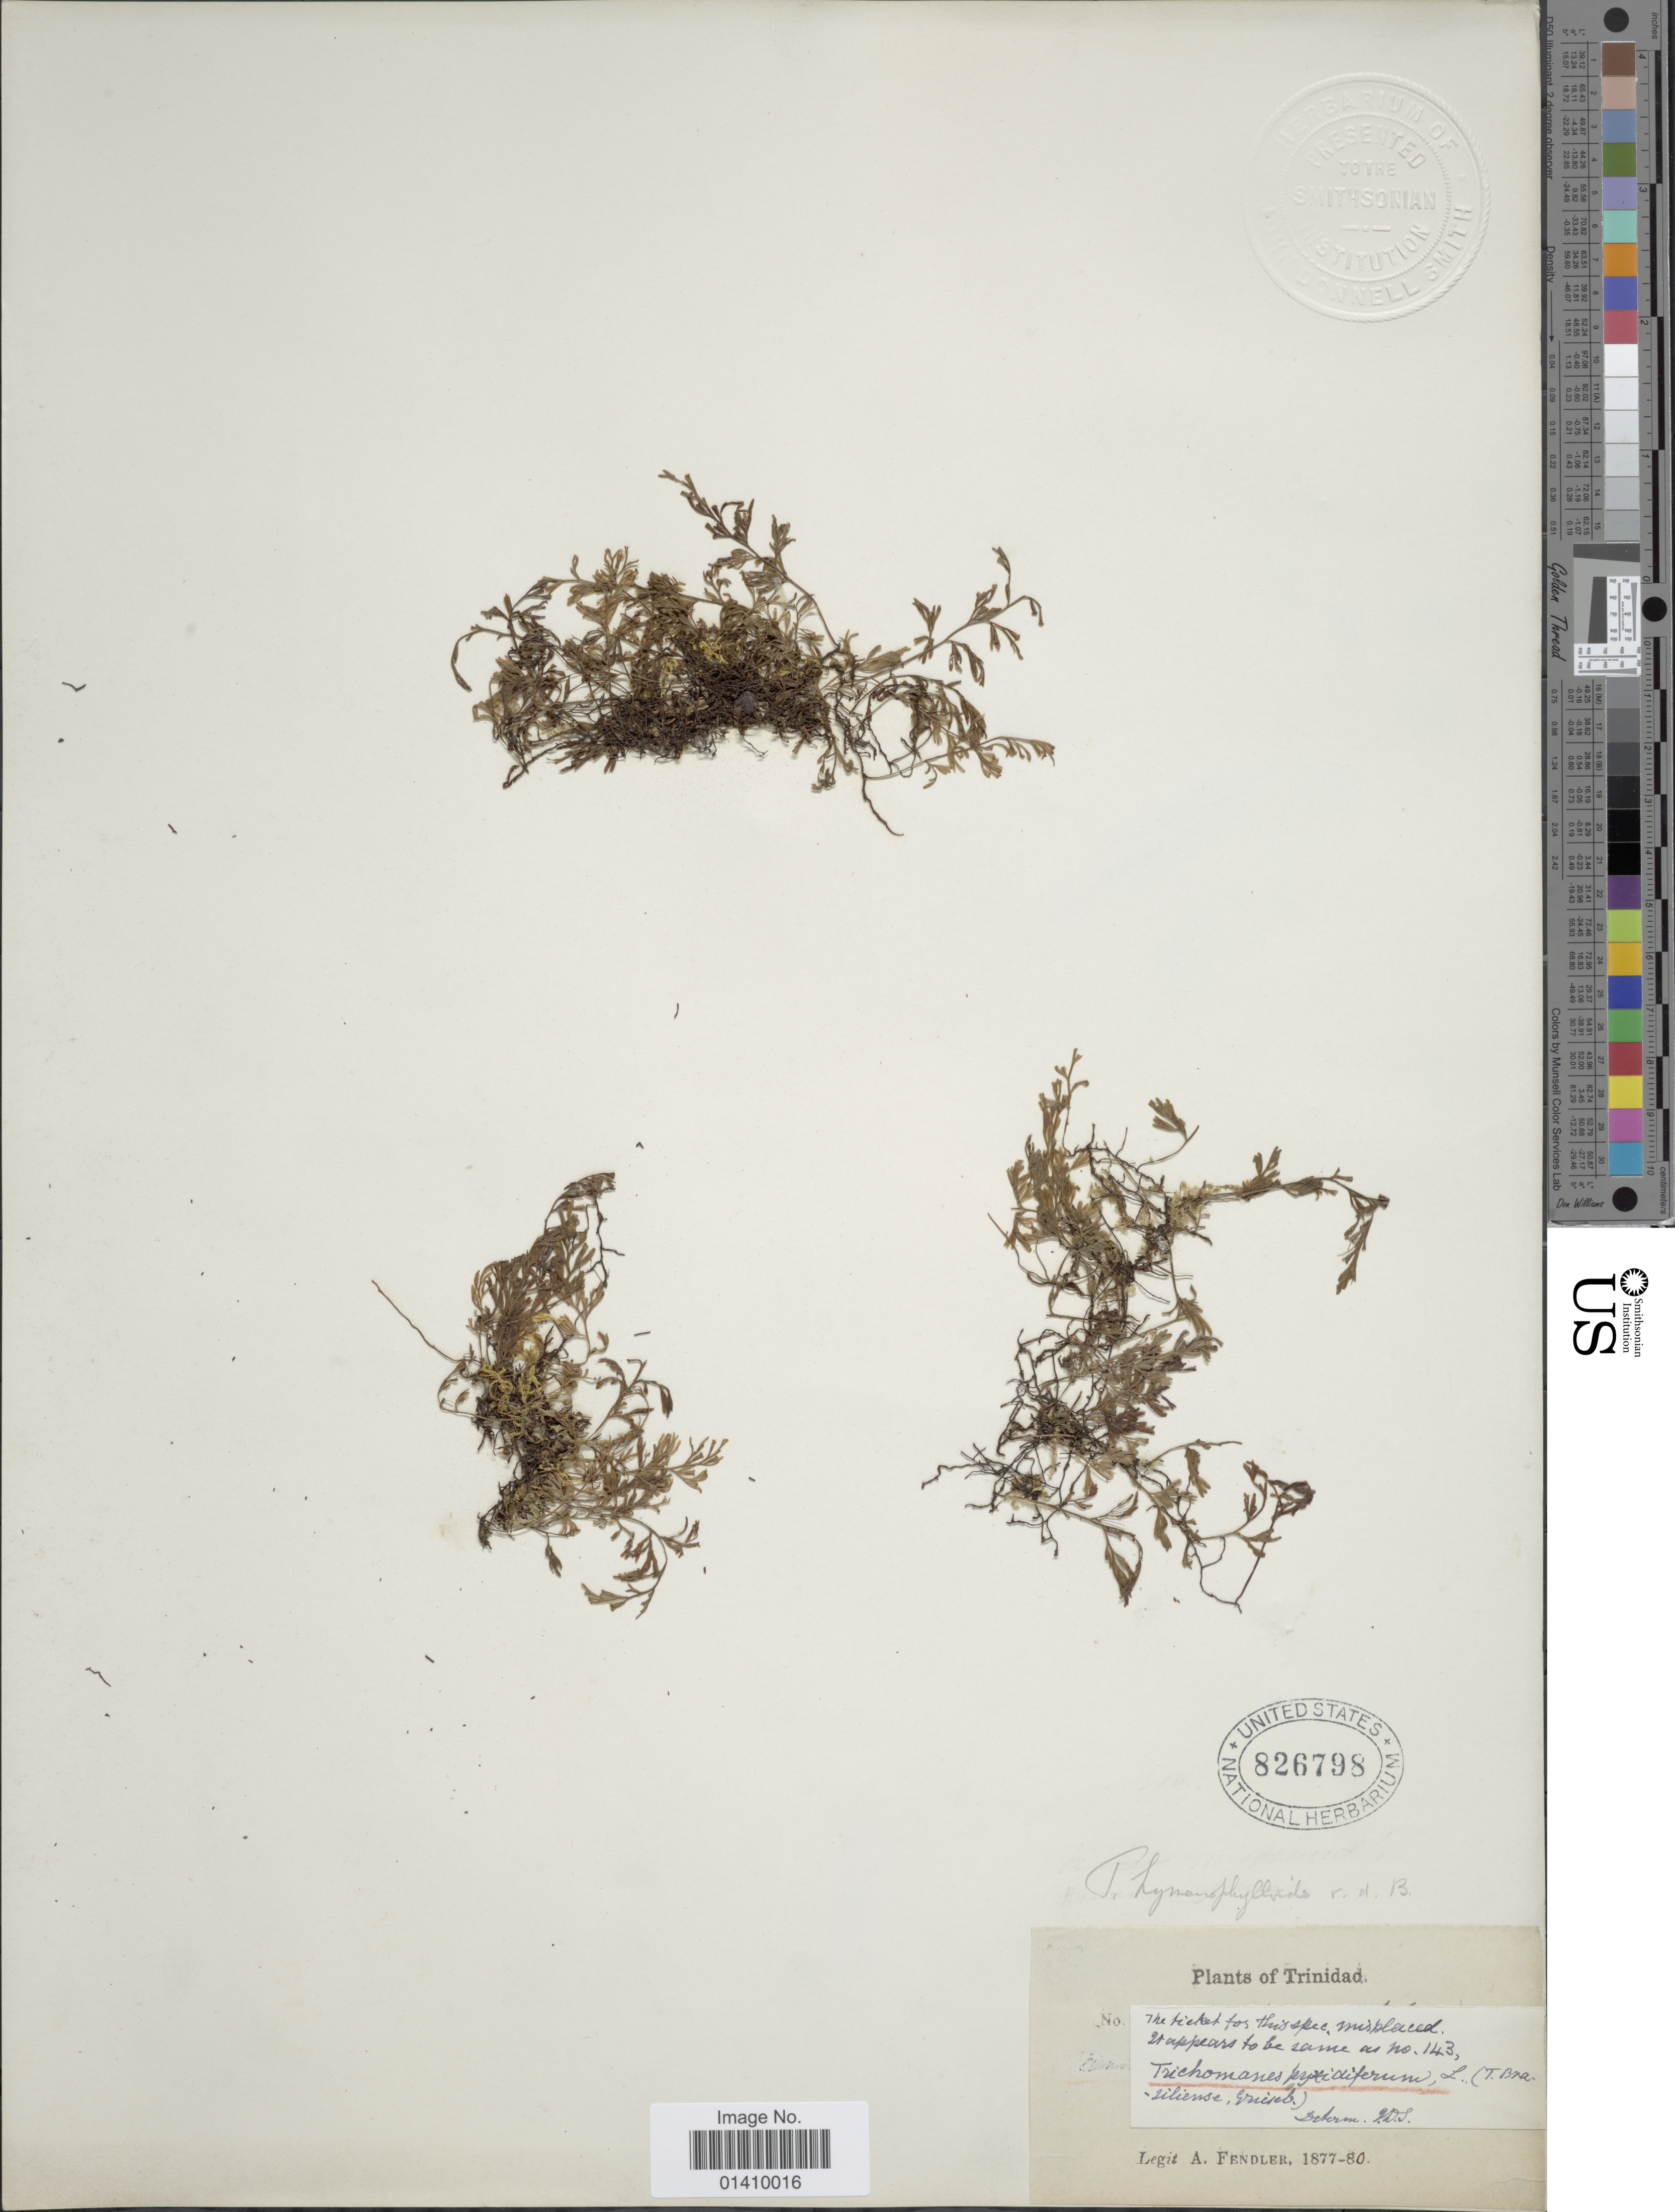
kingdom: Plantae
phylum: Tracheophyta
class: Polypodiopsida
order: Hymenophyllales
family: Hymenophyllaceae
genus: Polyphlebium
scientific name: Polyphlebium hymenophylloides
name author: (Bosch) Ebihara & Dubuisson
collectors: A. Fendler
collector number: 143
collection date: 1877/1880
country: Trinidad and Tobago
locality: Trinidad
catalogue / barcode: US 826798